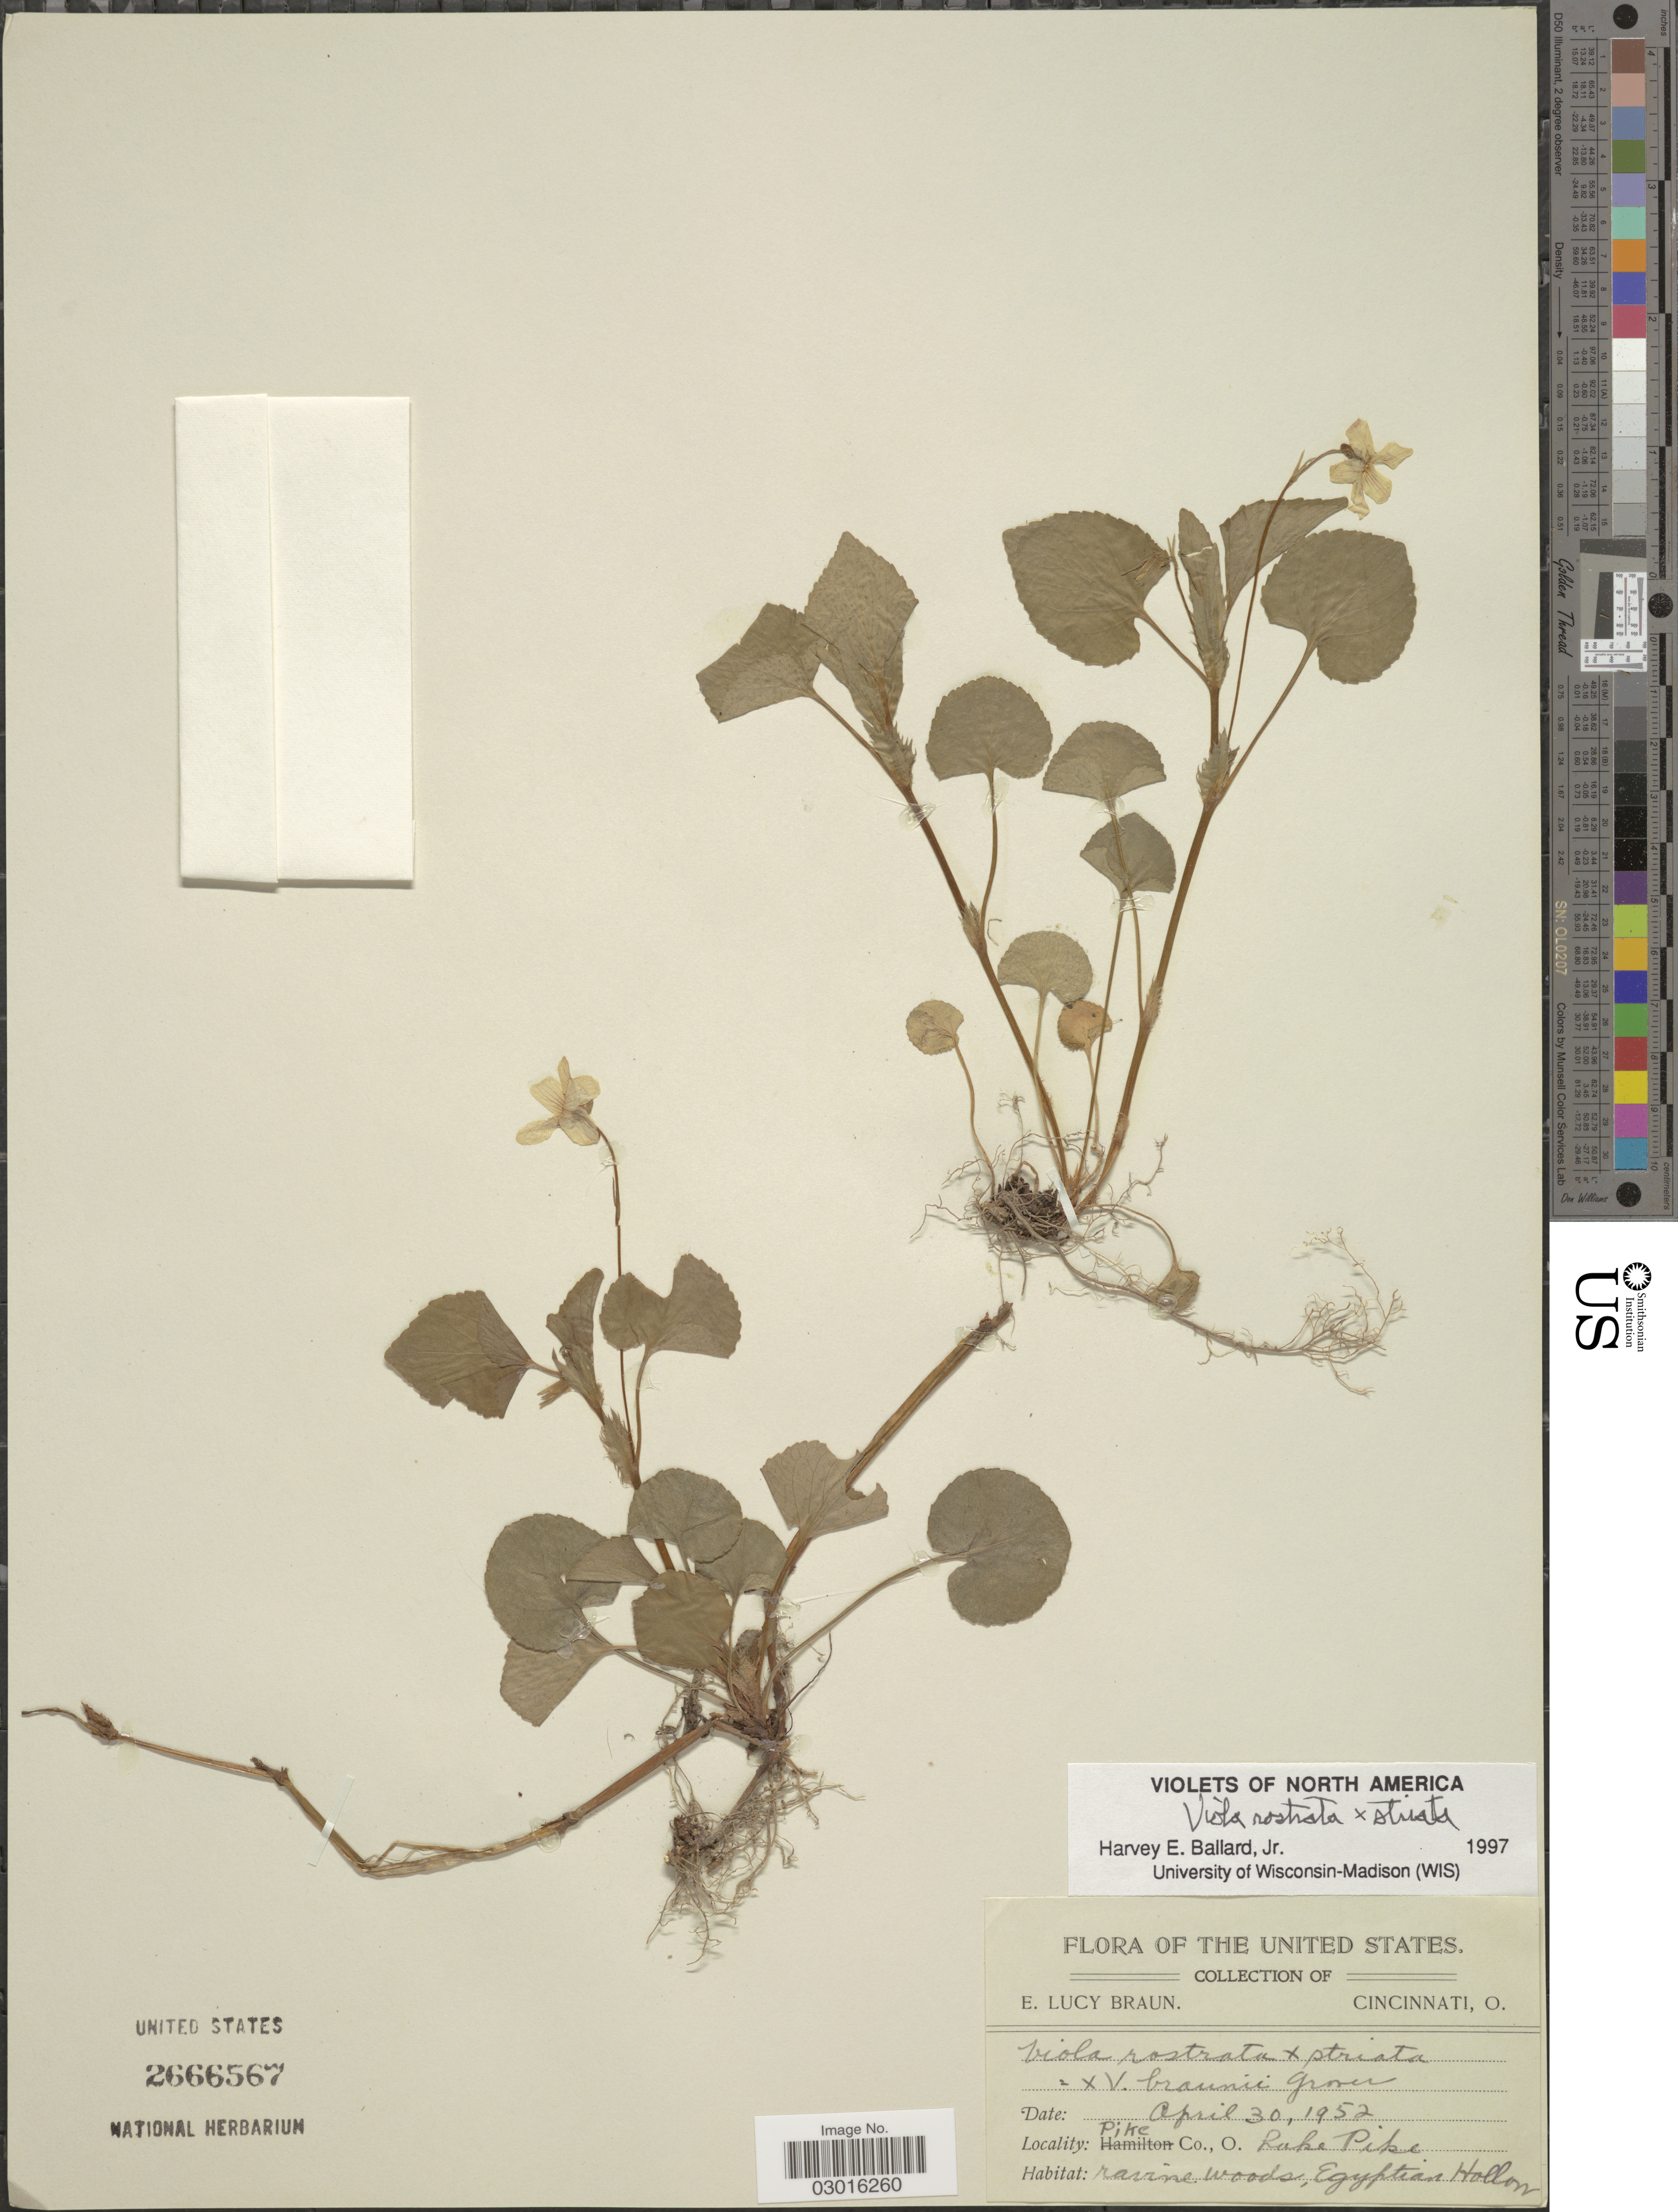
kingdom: Plantae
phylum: Tracheophyta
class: Magnoliopsida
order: Malpighiales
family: Violaceae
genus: Viola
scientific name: Viola rostrata x V. striata Aiton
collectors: E. L. Braun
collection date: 1952-04-30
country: United States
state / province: Ohio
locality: Pike Co., Lake Pike, ravine woods, Egyptian Hollon.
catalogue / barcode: US 2666567